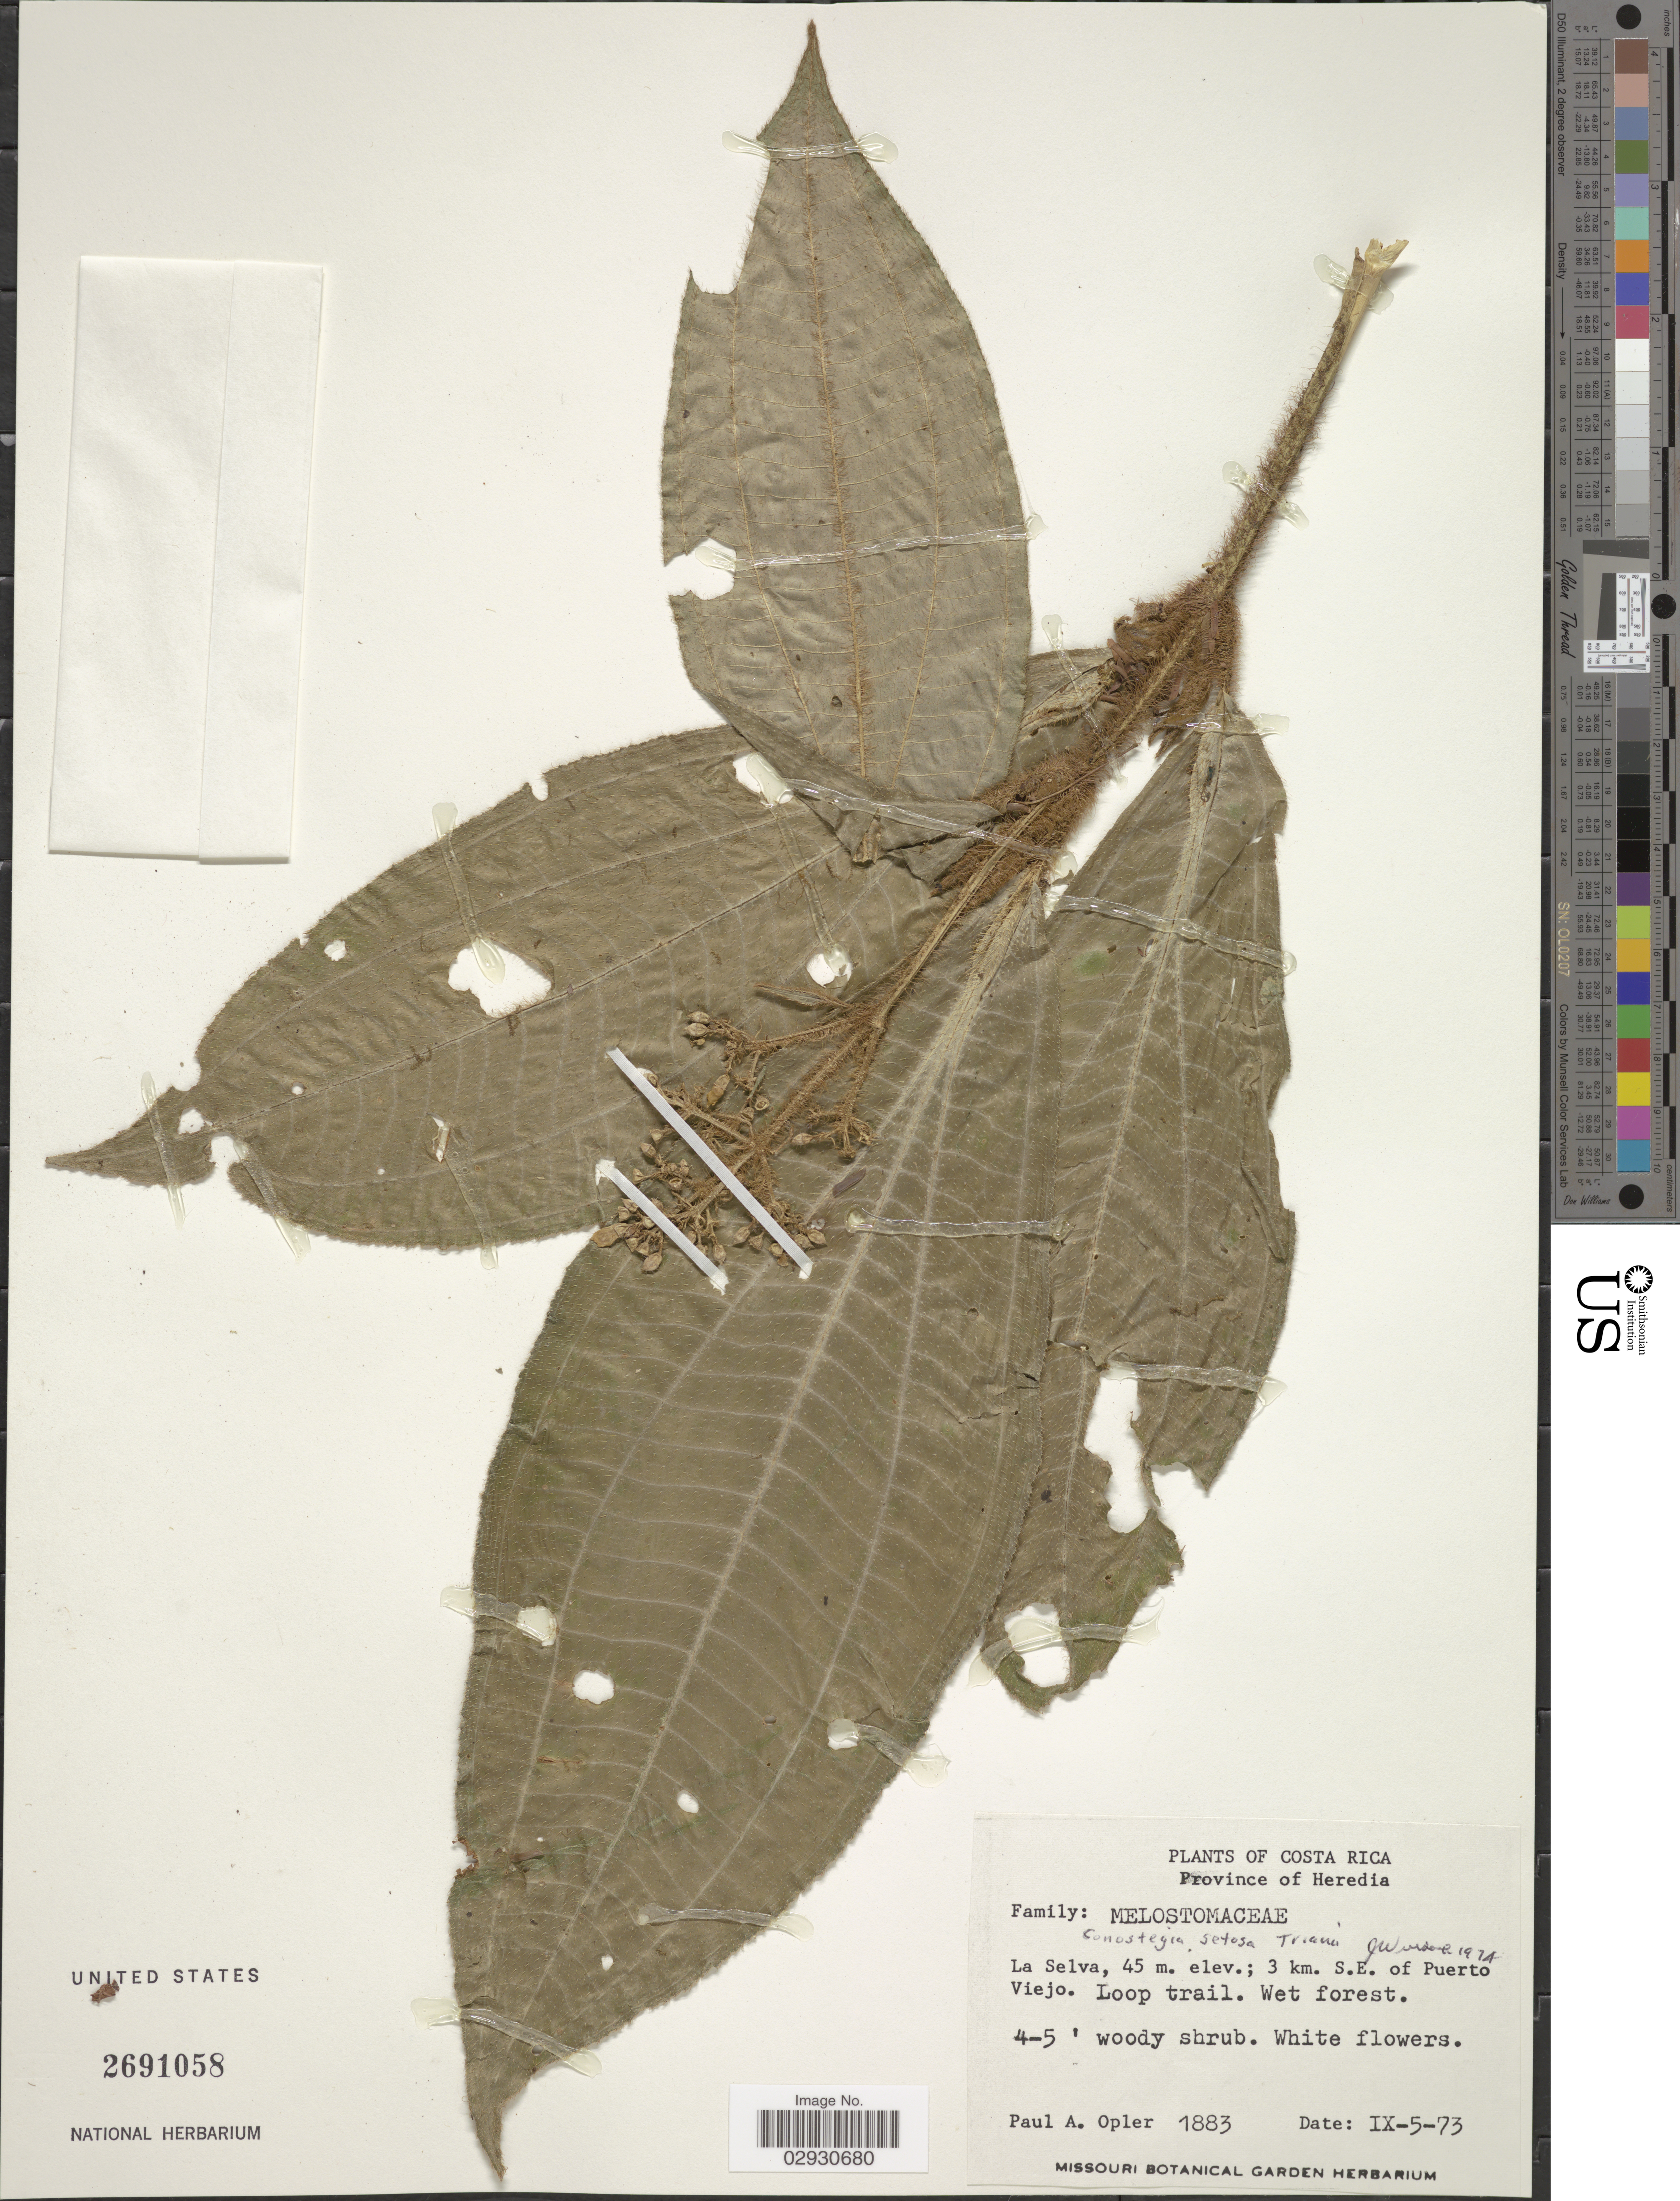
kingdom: Plantae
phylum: Tracheophyta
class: Magnoliopsida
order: Myrtales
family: Melastomataceae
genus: Conostegia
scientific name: Conostegia setosa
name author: Triana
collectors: P. Opler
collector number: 1883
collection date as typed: Transcribed d/m/y: 5/9/73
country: Costa Rica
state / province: Heredia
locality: Province of Heredia. La Selva. 3 km. S. E. of Puerto Viejo. Loop trail. Wet forest.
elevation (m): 45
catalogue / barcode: US 2691058